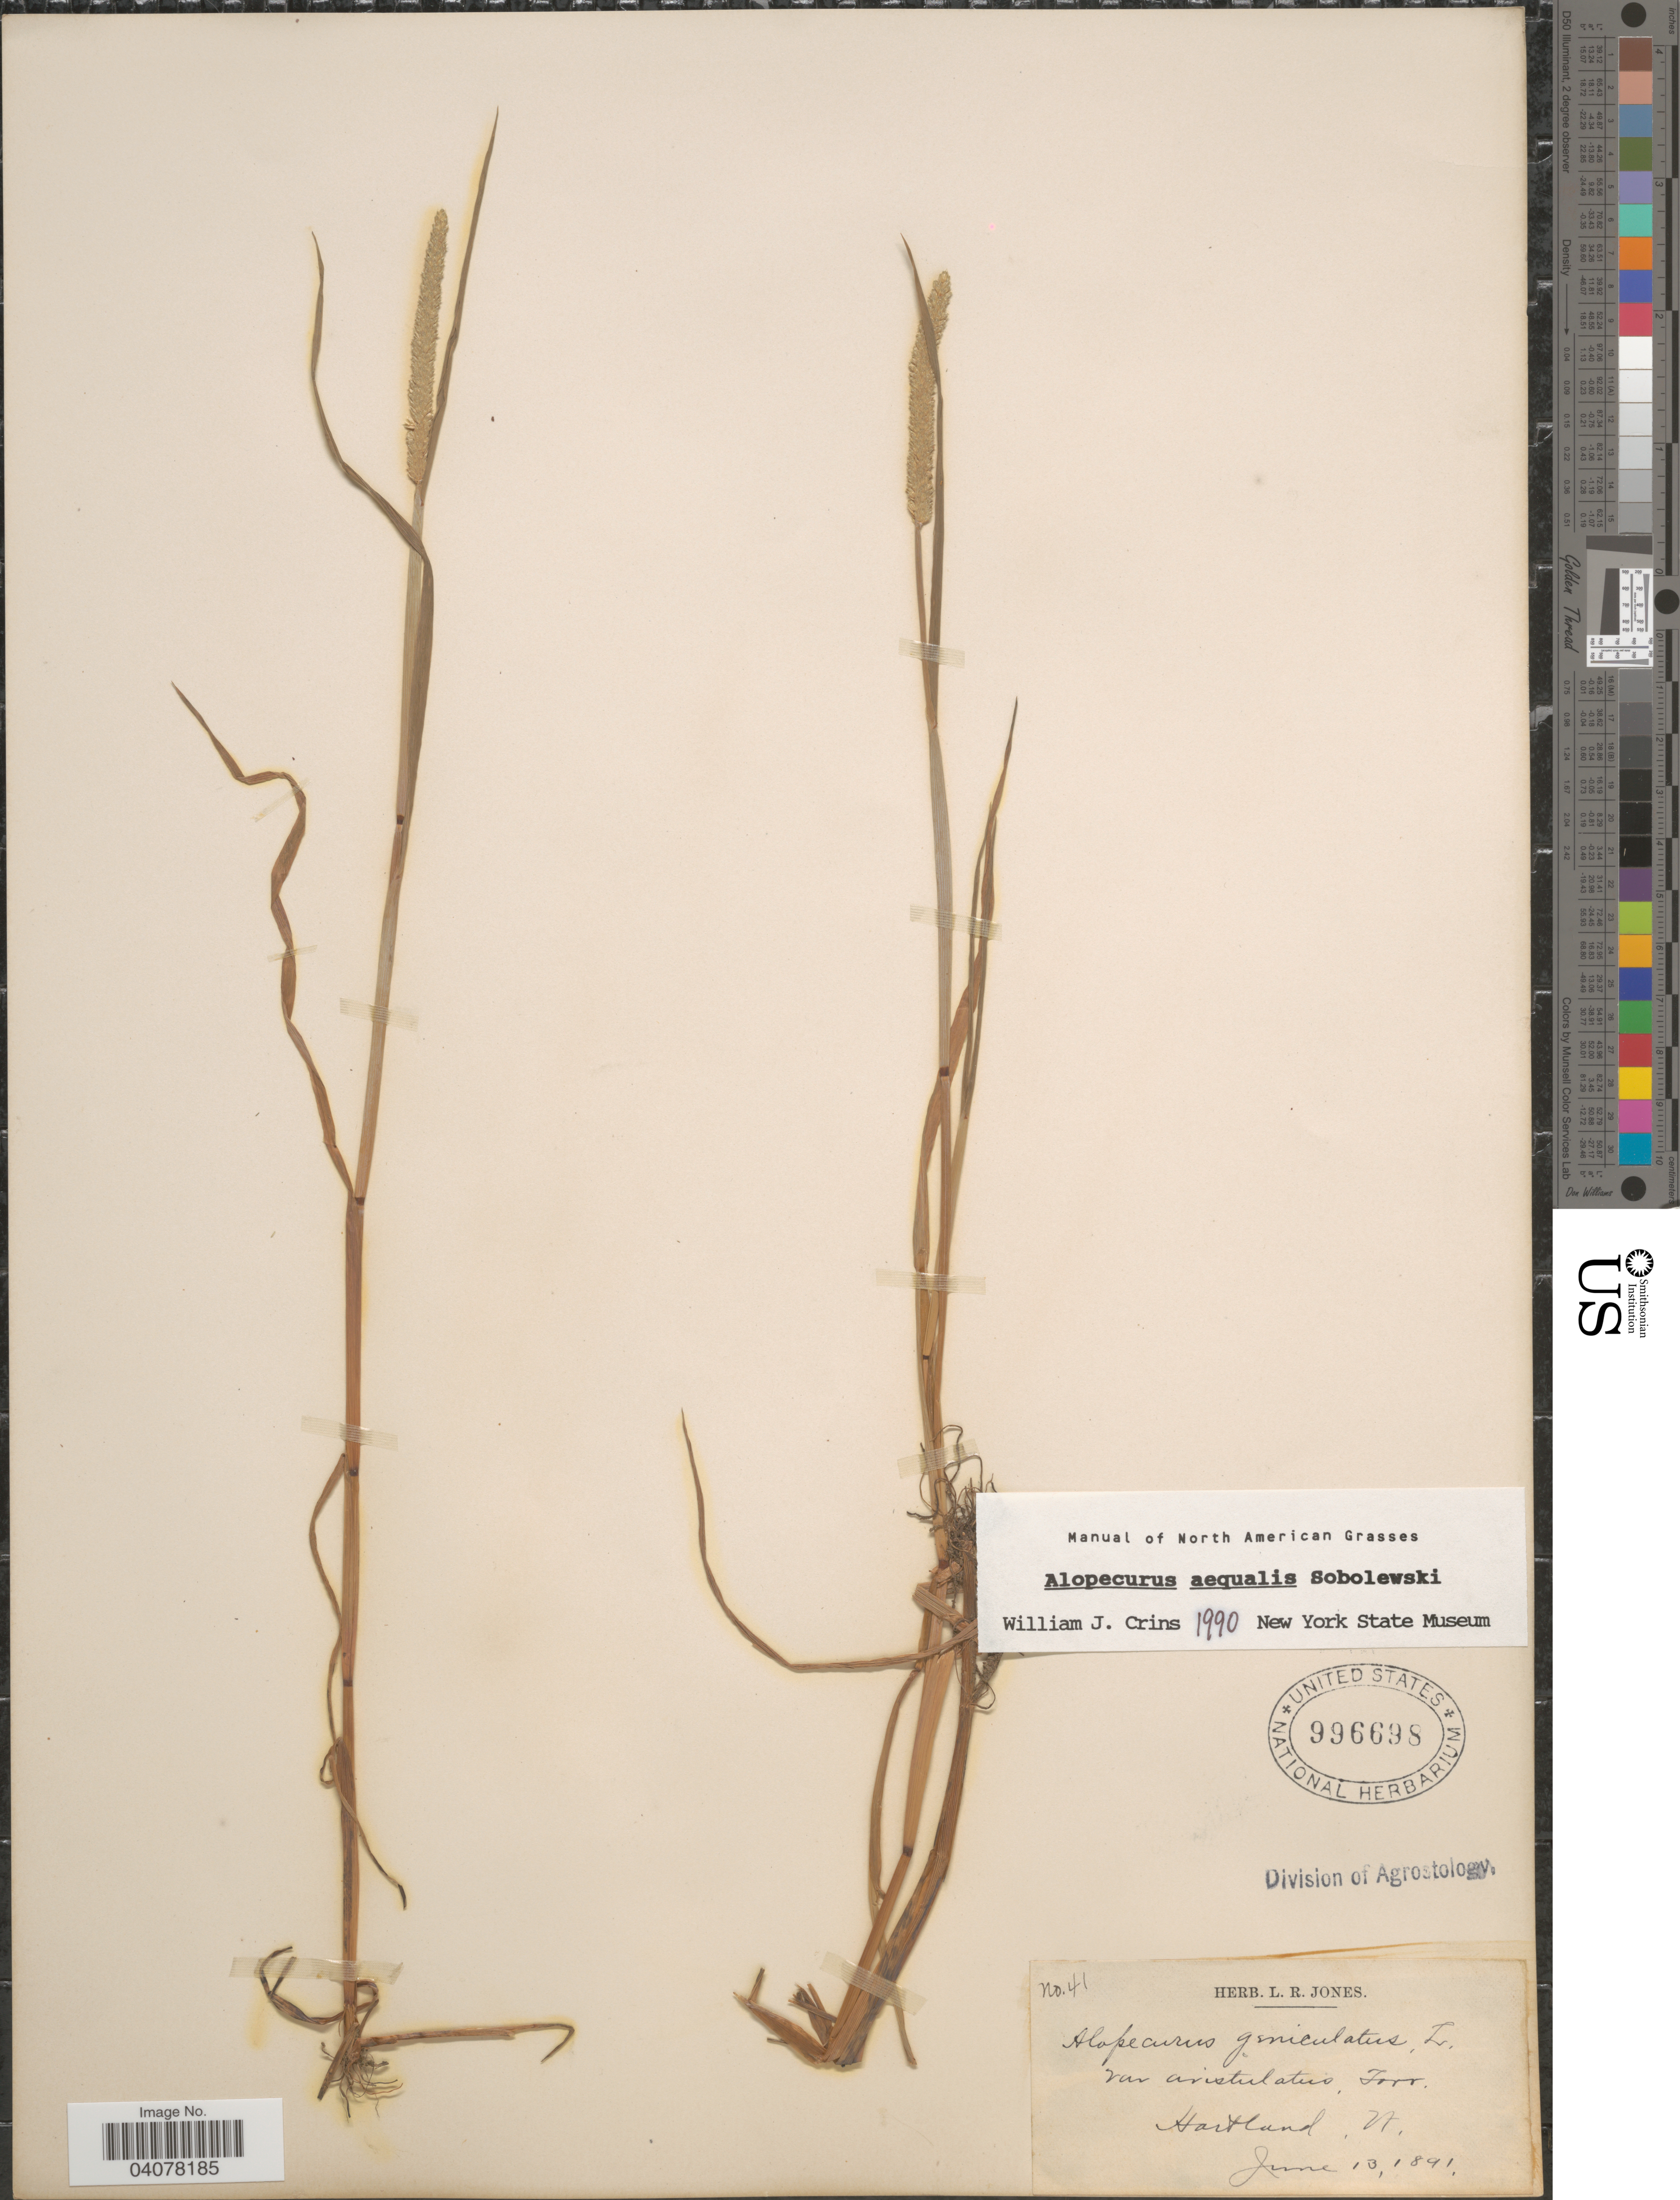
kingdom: Plantae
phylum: Tracheophyta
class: Liliopsida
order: Poales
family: Poaceae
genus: Alopecurus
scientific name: Alopecurus aequalis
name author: Sobol.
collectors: ex herb. L. R. Jones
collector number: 41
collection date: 1891-06-13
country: United States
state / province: Vermont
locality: Hartland.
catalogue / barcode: US 996698